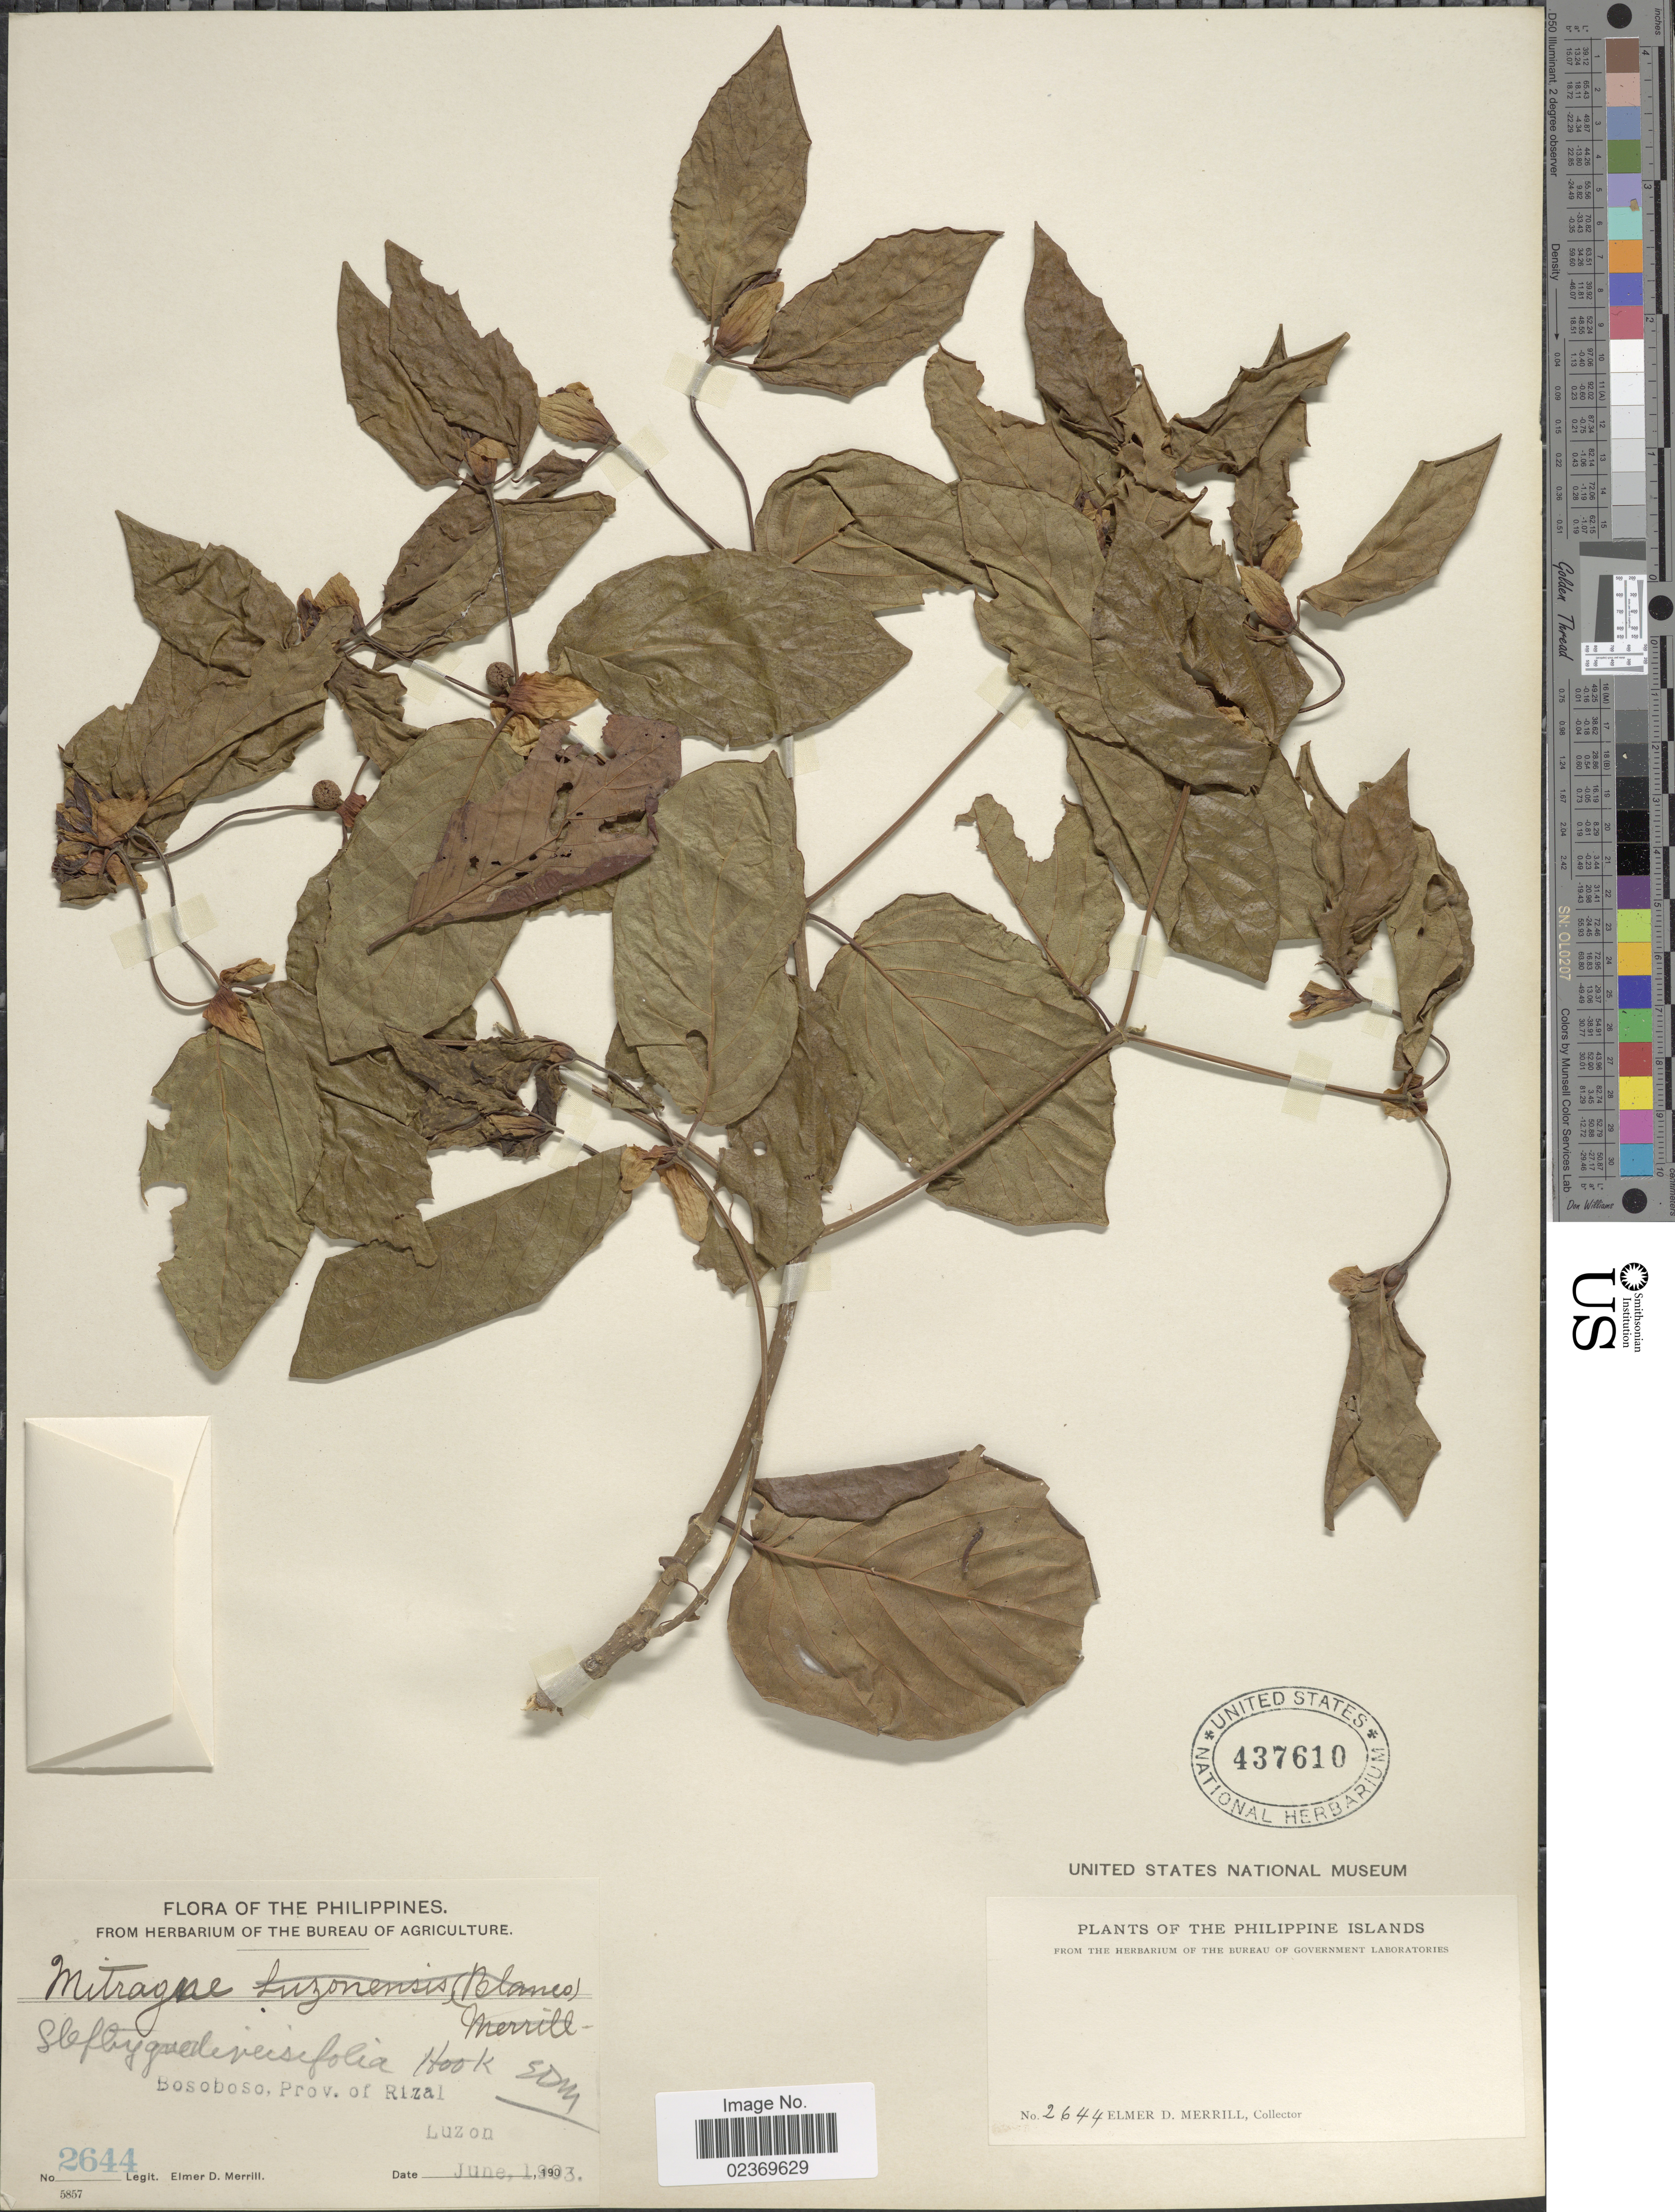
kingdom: Plantae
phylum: Tracheophyta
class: Magnoliopsida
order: Gentianales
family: Rubiaceae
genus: Mitragyna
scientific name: Mitragyna rotundifolia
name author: (Roxb.) Kuntze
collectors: E. D. Merrill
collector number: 2644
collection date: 1903-06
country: Philippines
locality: Bosoboso, Prov. of Rizal, Luzon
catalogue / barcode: US 437610